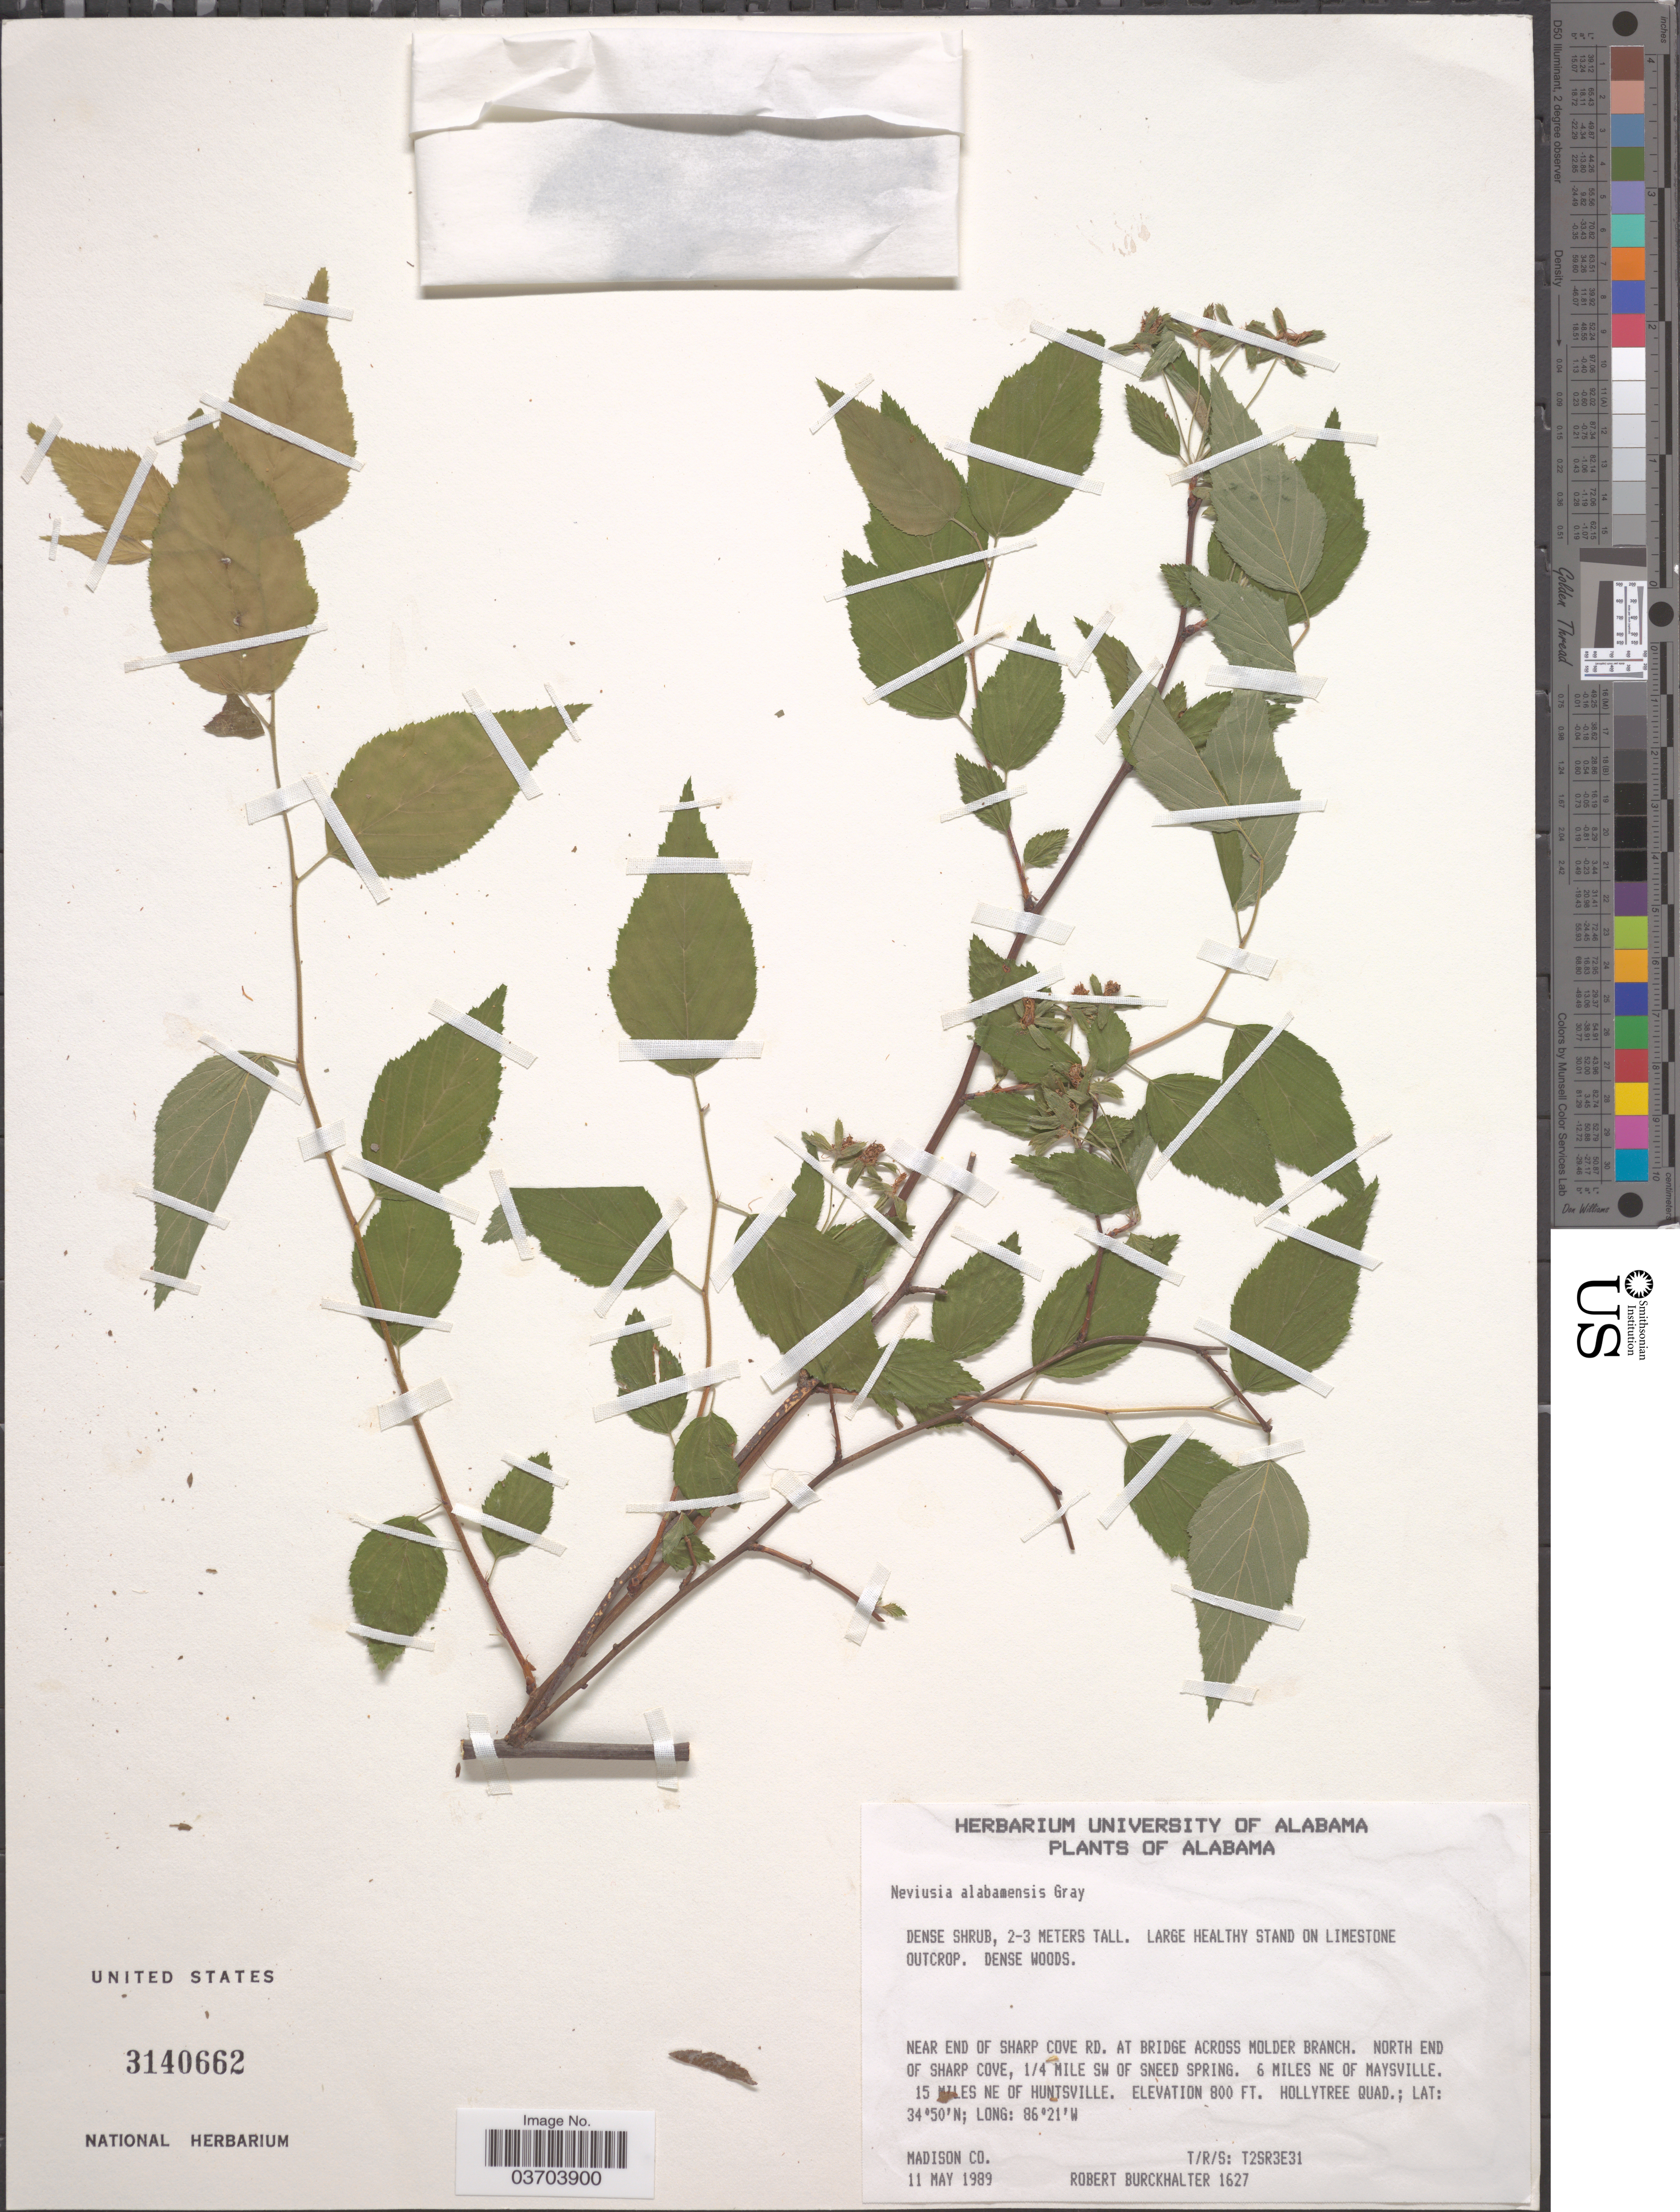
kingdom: Plantae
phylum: Tracheophyta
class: Magnoliopsida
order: Rosales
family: Rosaceae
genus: Neviusia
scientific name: Neviusia alabamensis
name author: A. Gray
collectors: R. Burckhalter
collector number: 1627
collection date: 1989-05-11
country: United States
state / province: Alabama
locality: Near end of Sharp Cove Rd. at bridge across Molder Branch. North end of Sharp Cove, 1/4 mile SW of Sneed Spring. 6 miles NE of Maysville. 15 miles of Huntsville. Hollytree Quad. Madison Co. T/R/S: T2SR3E31.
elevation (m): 244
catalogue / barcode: US 3140662